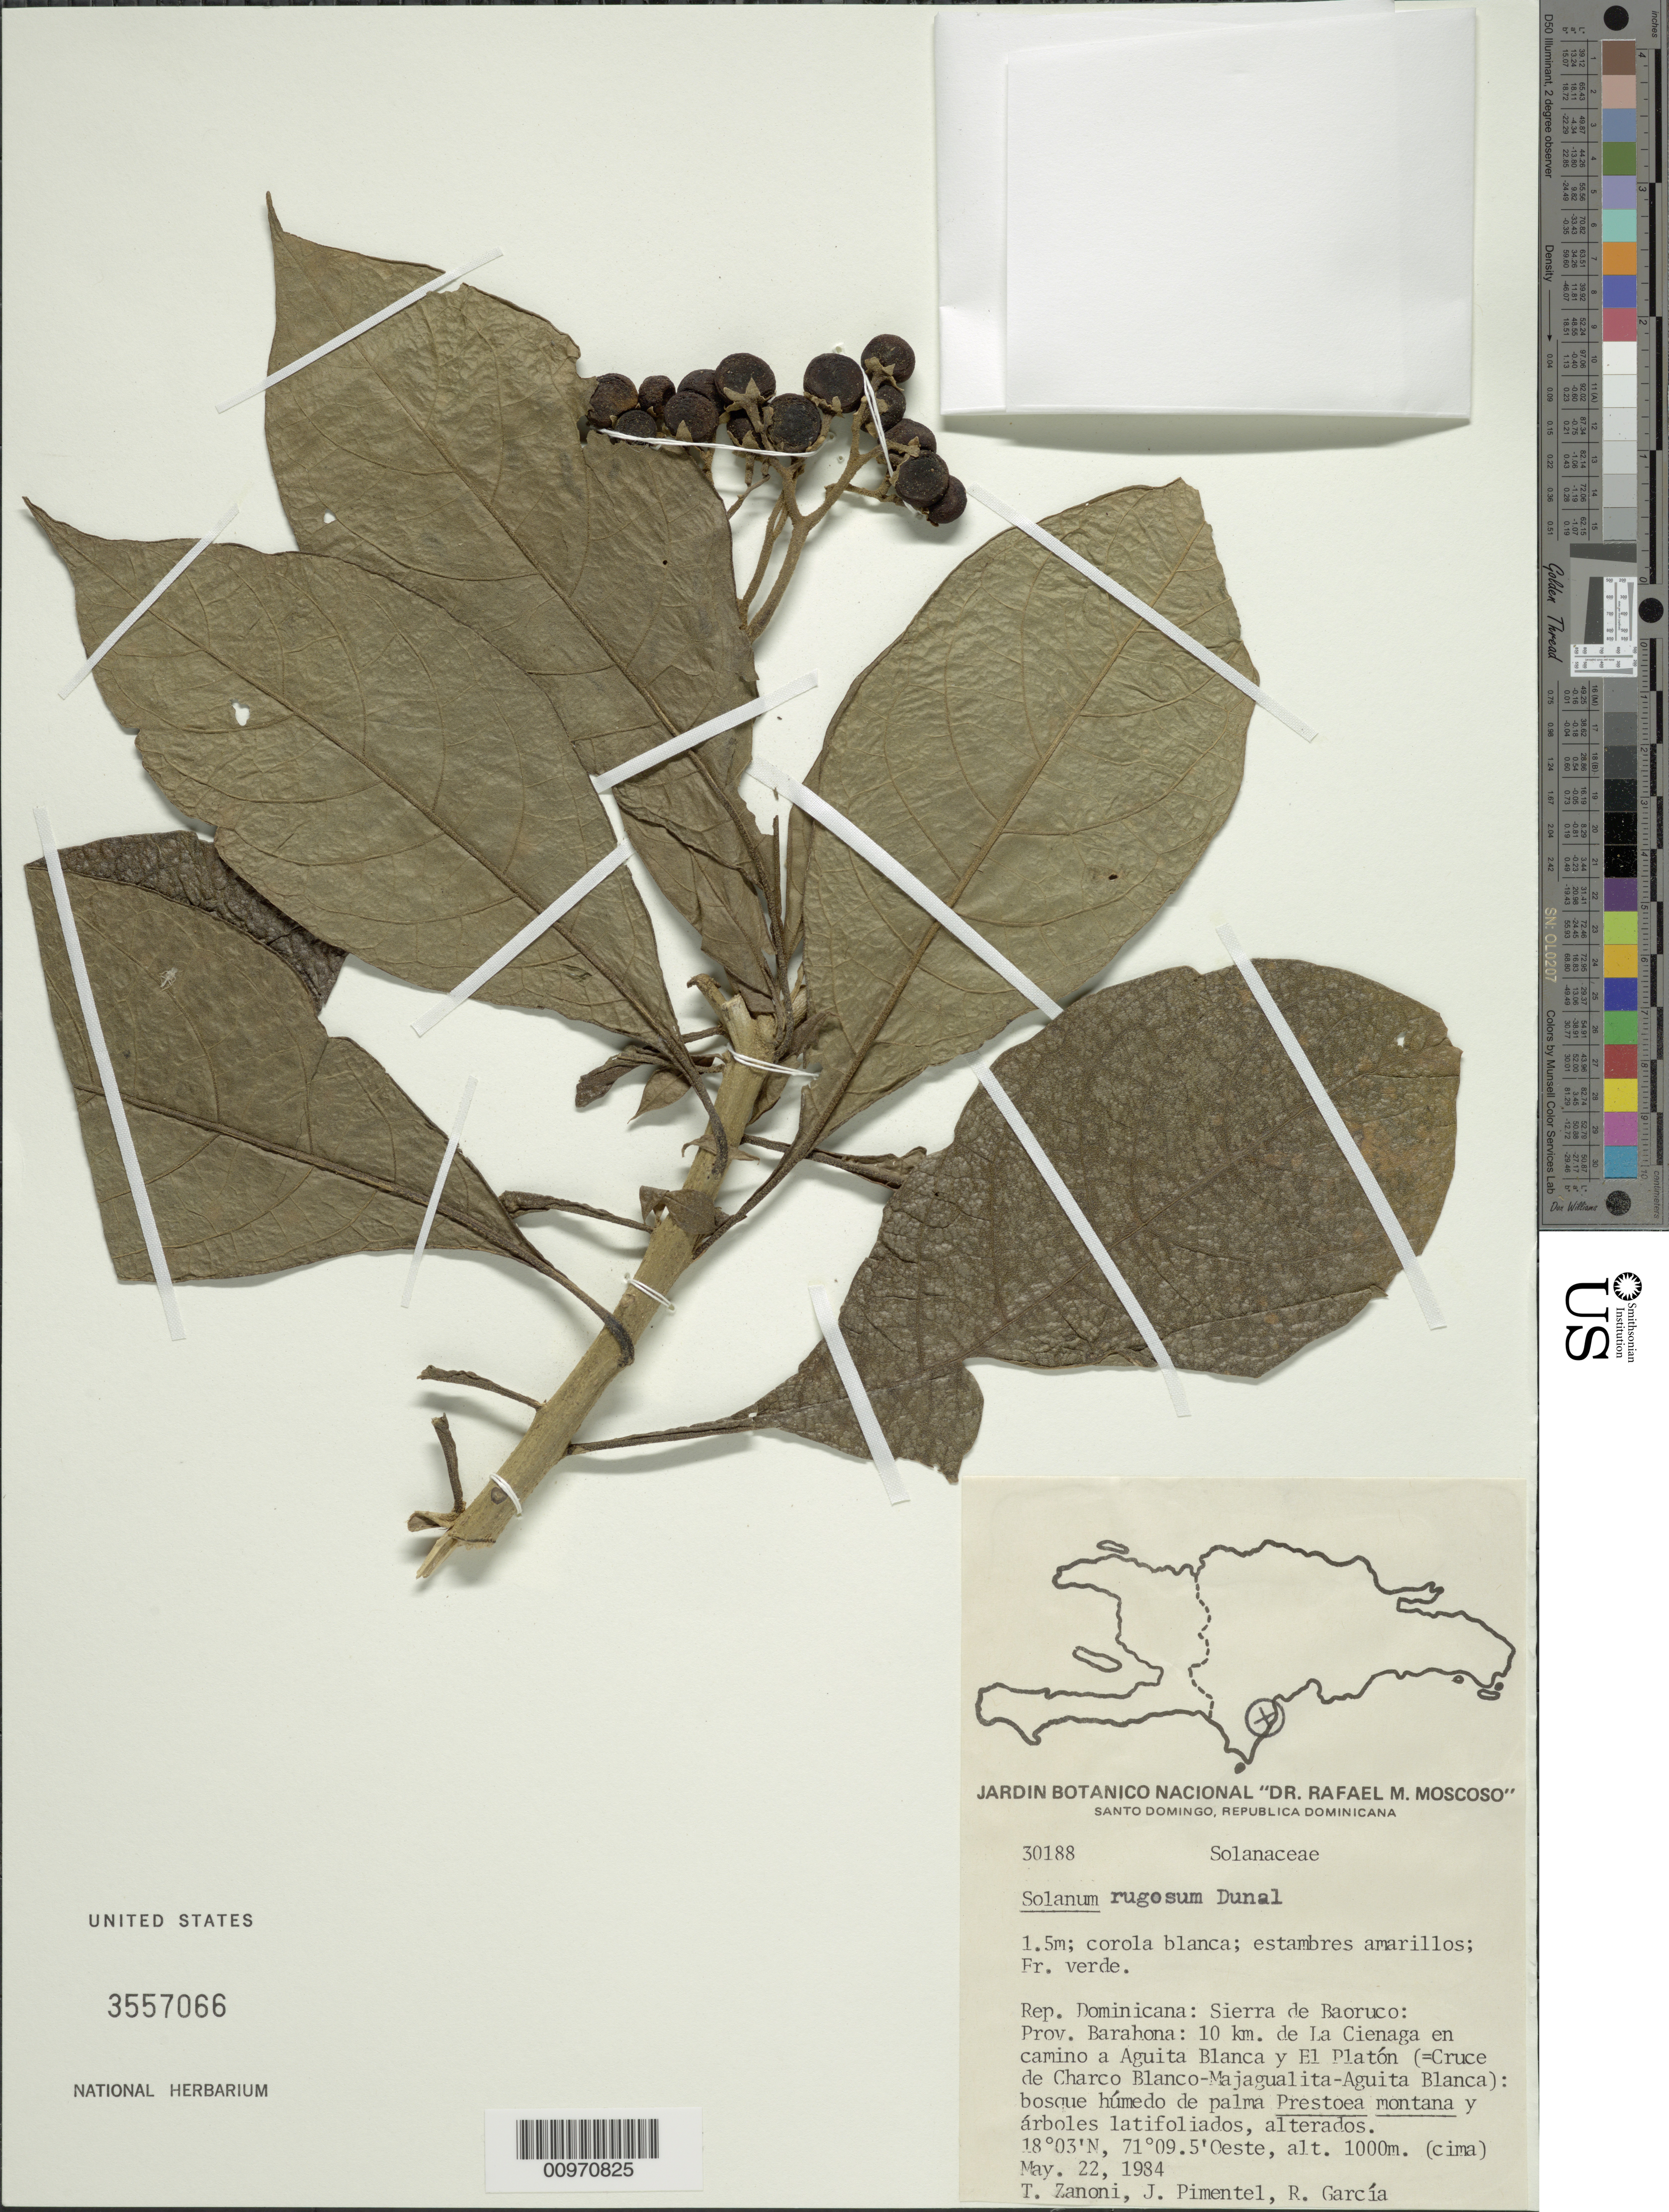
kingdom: Plantae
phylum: Tracheophyta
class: Magnoliopsida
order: Solanales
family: Solanaceae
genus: Solanum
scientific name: Solanum rugosum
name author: Dunal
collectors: T. A. Zanoni, J. Pimentel & R. G. García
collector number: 30188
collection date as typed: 22 May 1984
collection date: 1984-05-22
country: Dominican Republic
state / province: Barahona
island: Hispaniola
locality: Sierra de Baoruco, 10 km de la Cienaga en camino a Aguita Blanca y El Platón (=Cruce de Charco Blanco-Majagualita-Aguita Blanca)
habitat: Bosque húmedo de palma Prestoea montana y árboles latifolidos, alterados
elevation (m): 1000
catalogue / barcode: US 3557066